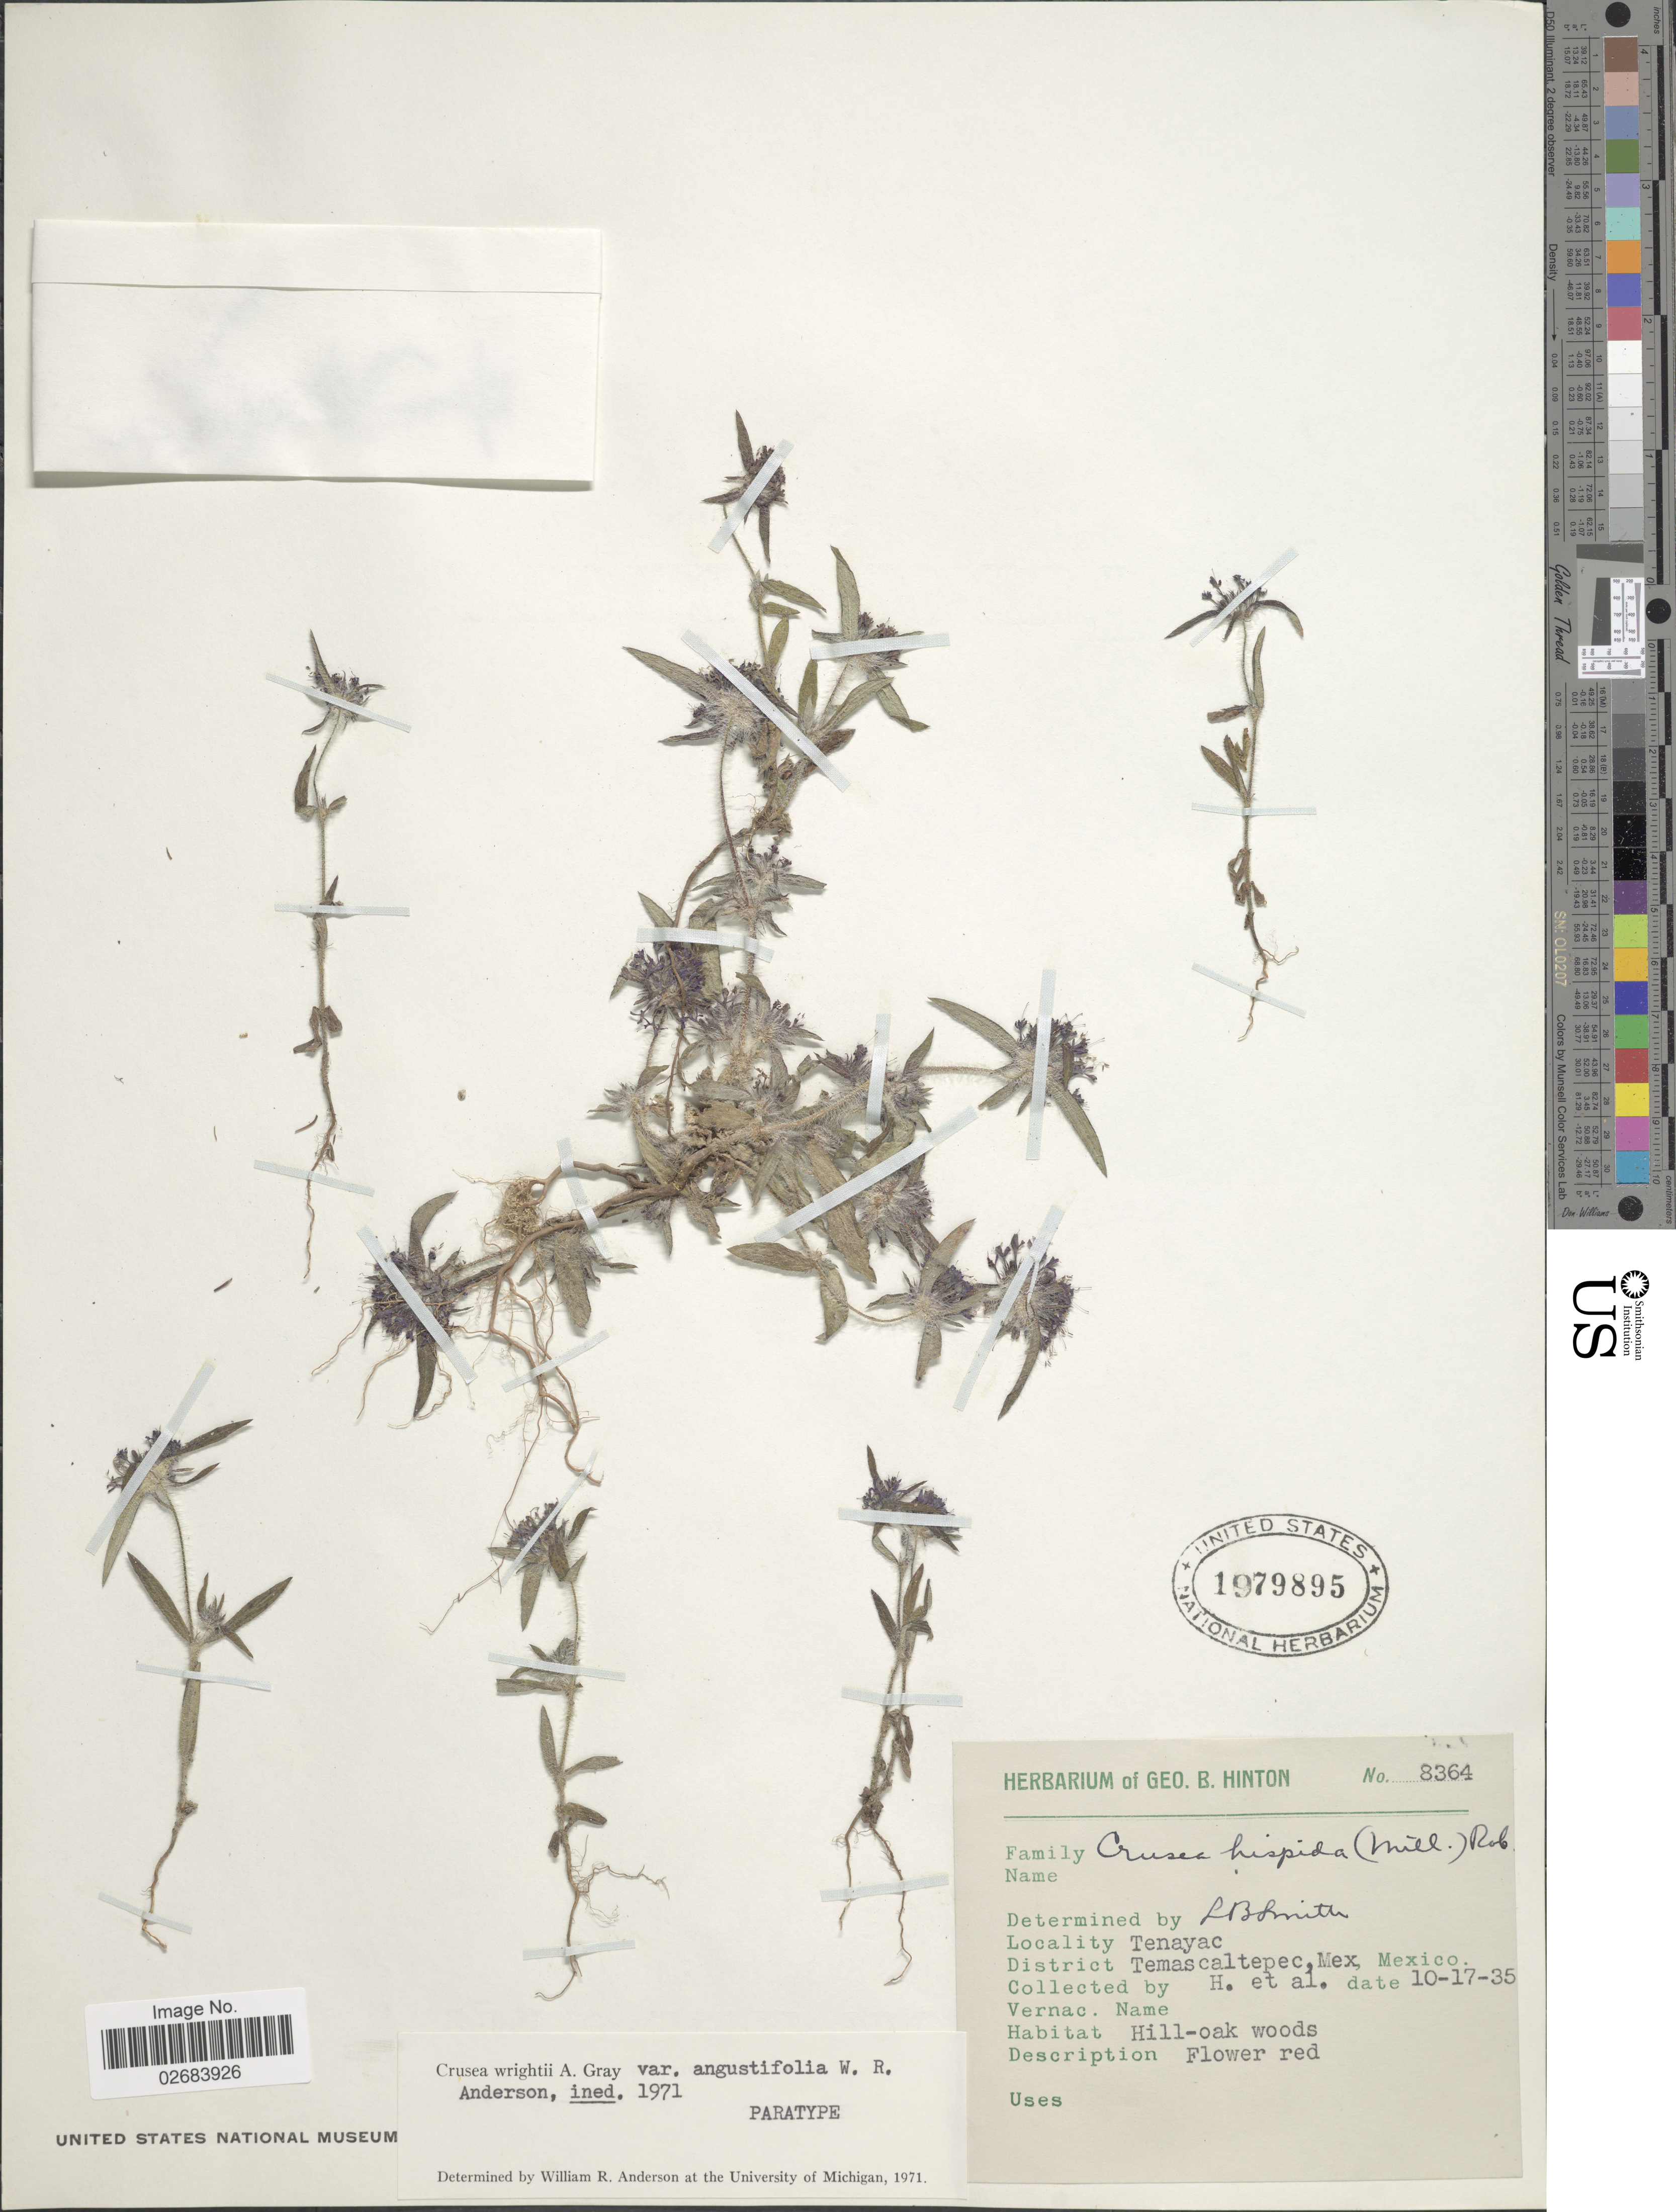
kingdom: Plantae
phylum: Tracheophyta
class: Magnoliopsida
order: Gentianales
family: Rubiaceae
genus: Crusea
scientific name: Crusea wrightii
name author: A. Gray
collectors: G. B. Hinton & et al.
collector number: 8364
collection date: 1935-10-17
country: Mexico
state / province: México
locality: Tenayac, District Temascaltepec, hill-oak woods.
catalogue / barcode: US 1979895